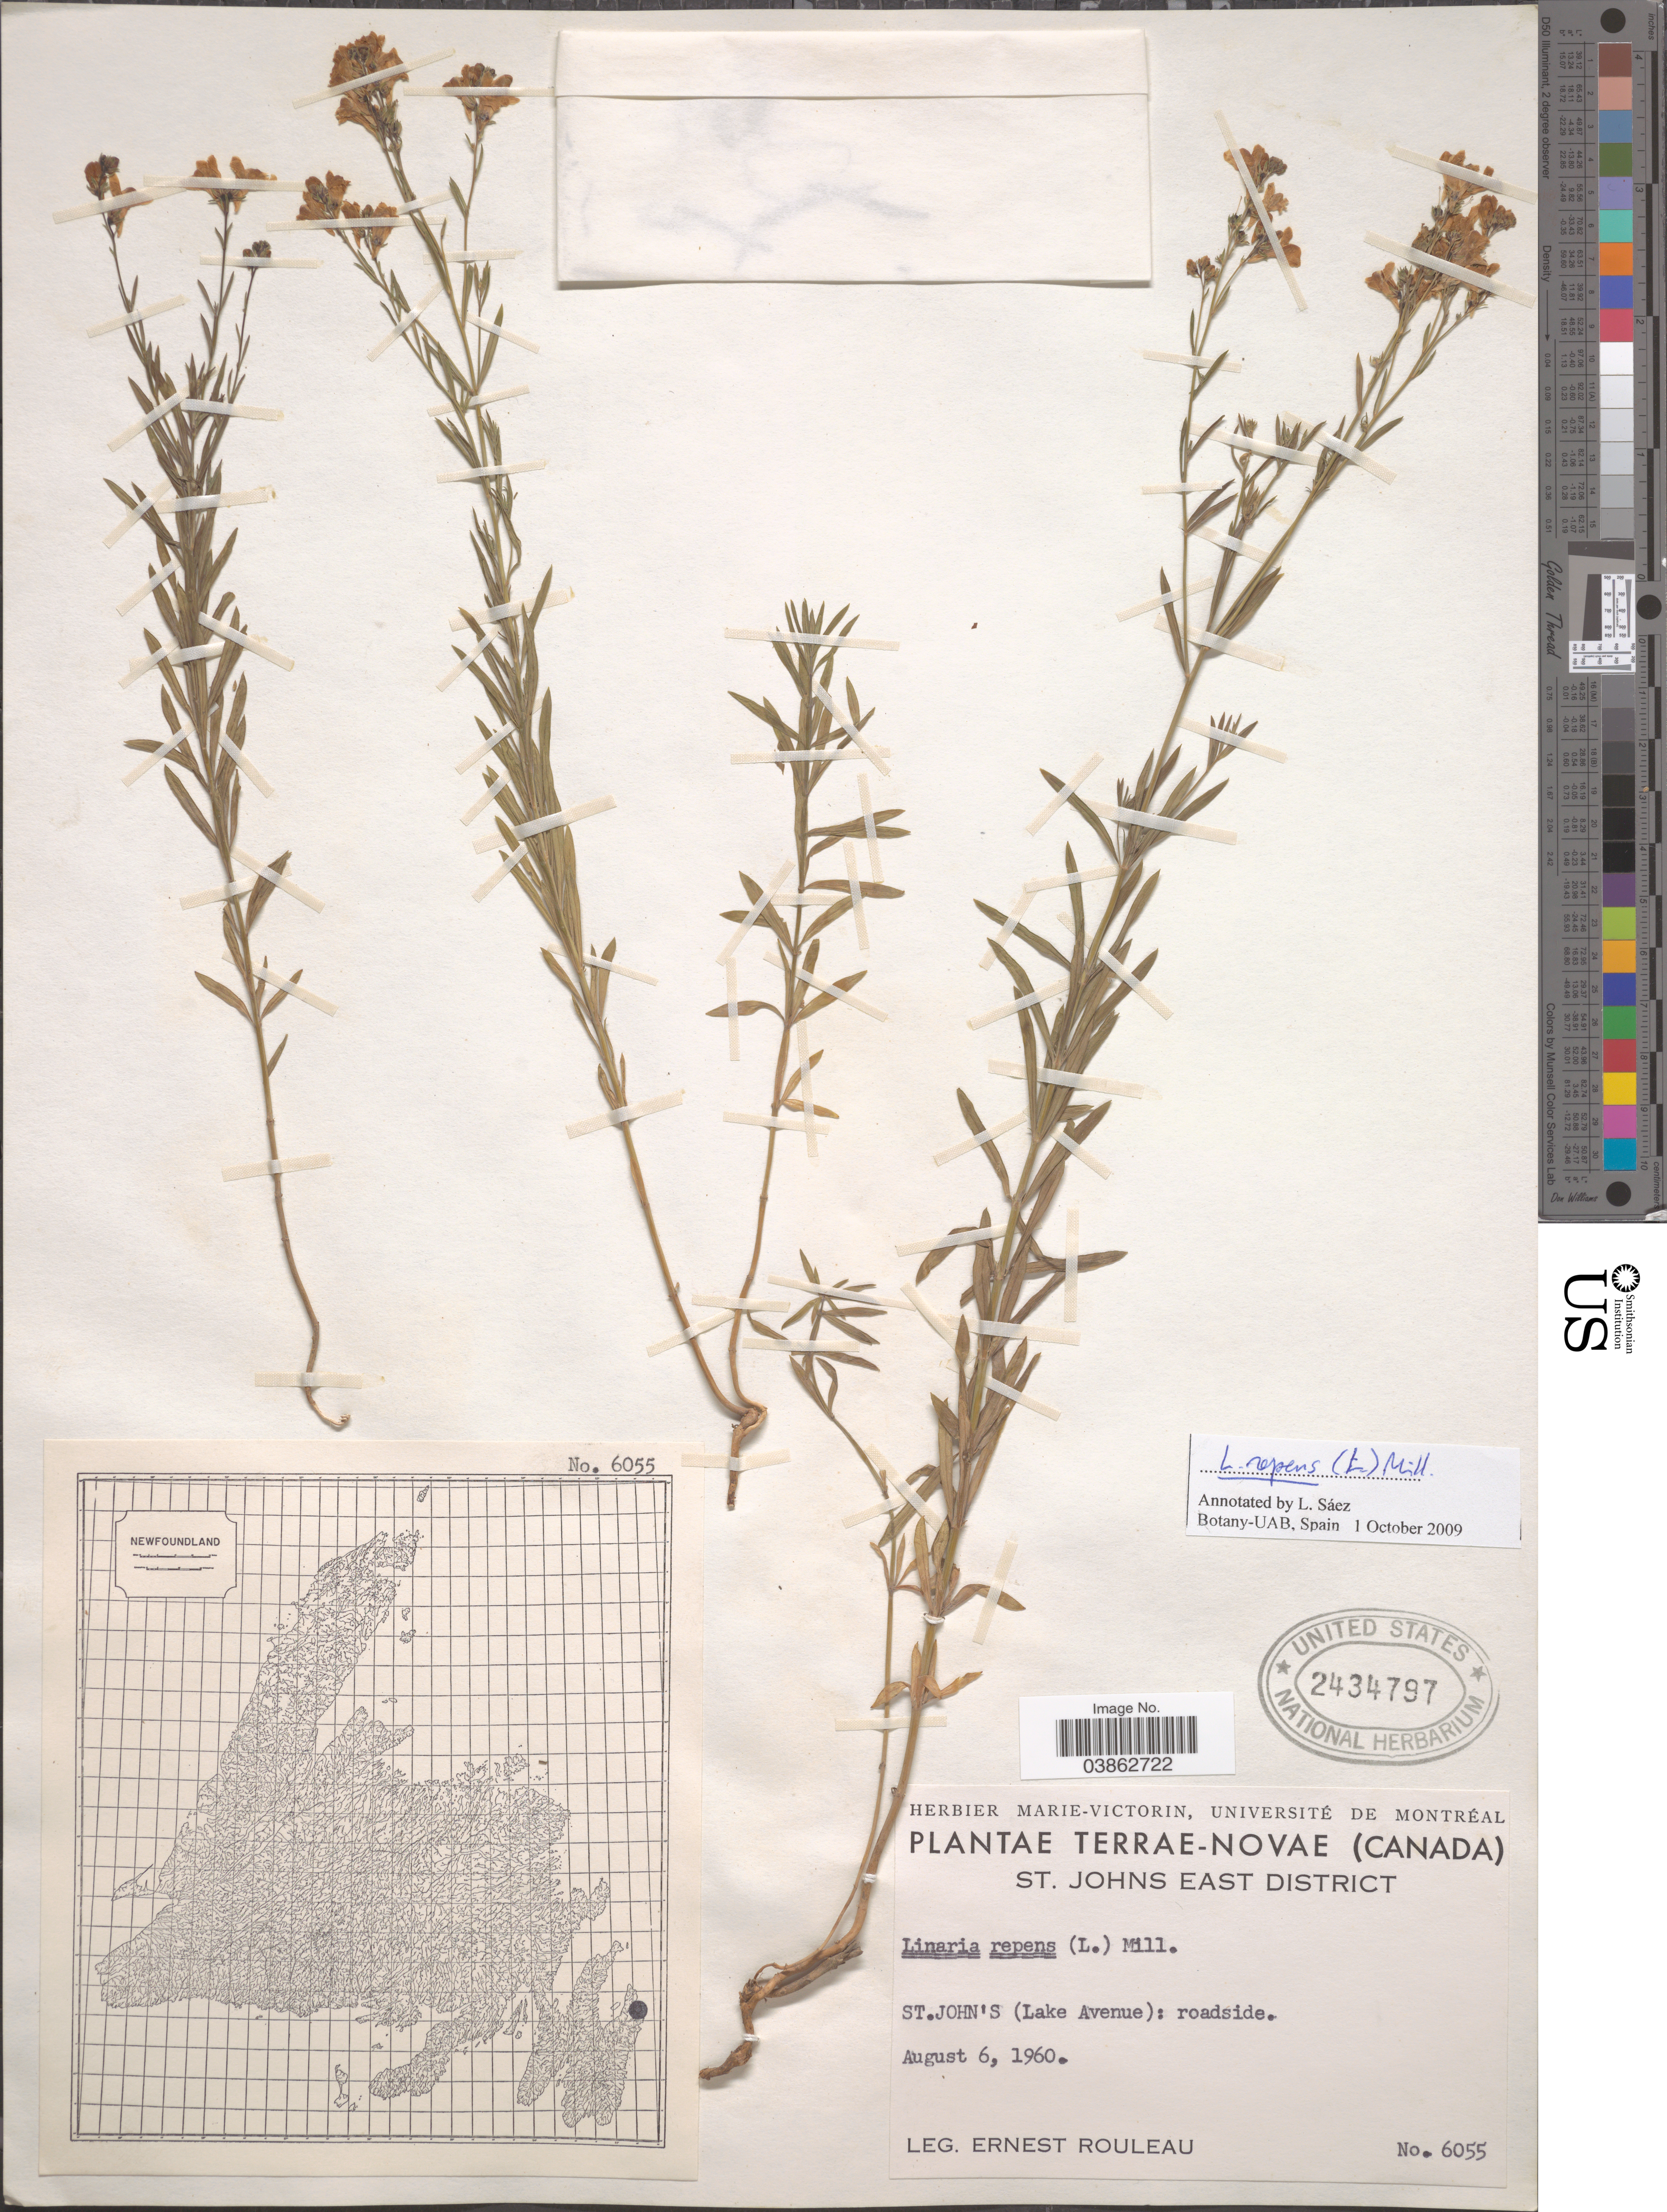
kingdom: Plantae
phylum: Tracheophyta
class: Magnoliopsida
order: Lamiales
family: Plantaginaceae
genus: Linaria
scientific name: Linaria repens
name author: (L.) Mill.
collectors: J. Rouleau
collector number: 6055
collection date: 1960-08-06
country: Canada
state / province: Newfoundland and Labrador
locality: Terrae-Novae. St. Johns East District. St. John's (Lake Avenue): roadside.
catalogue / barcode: US 2434797